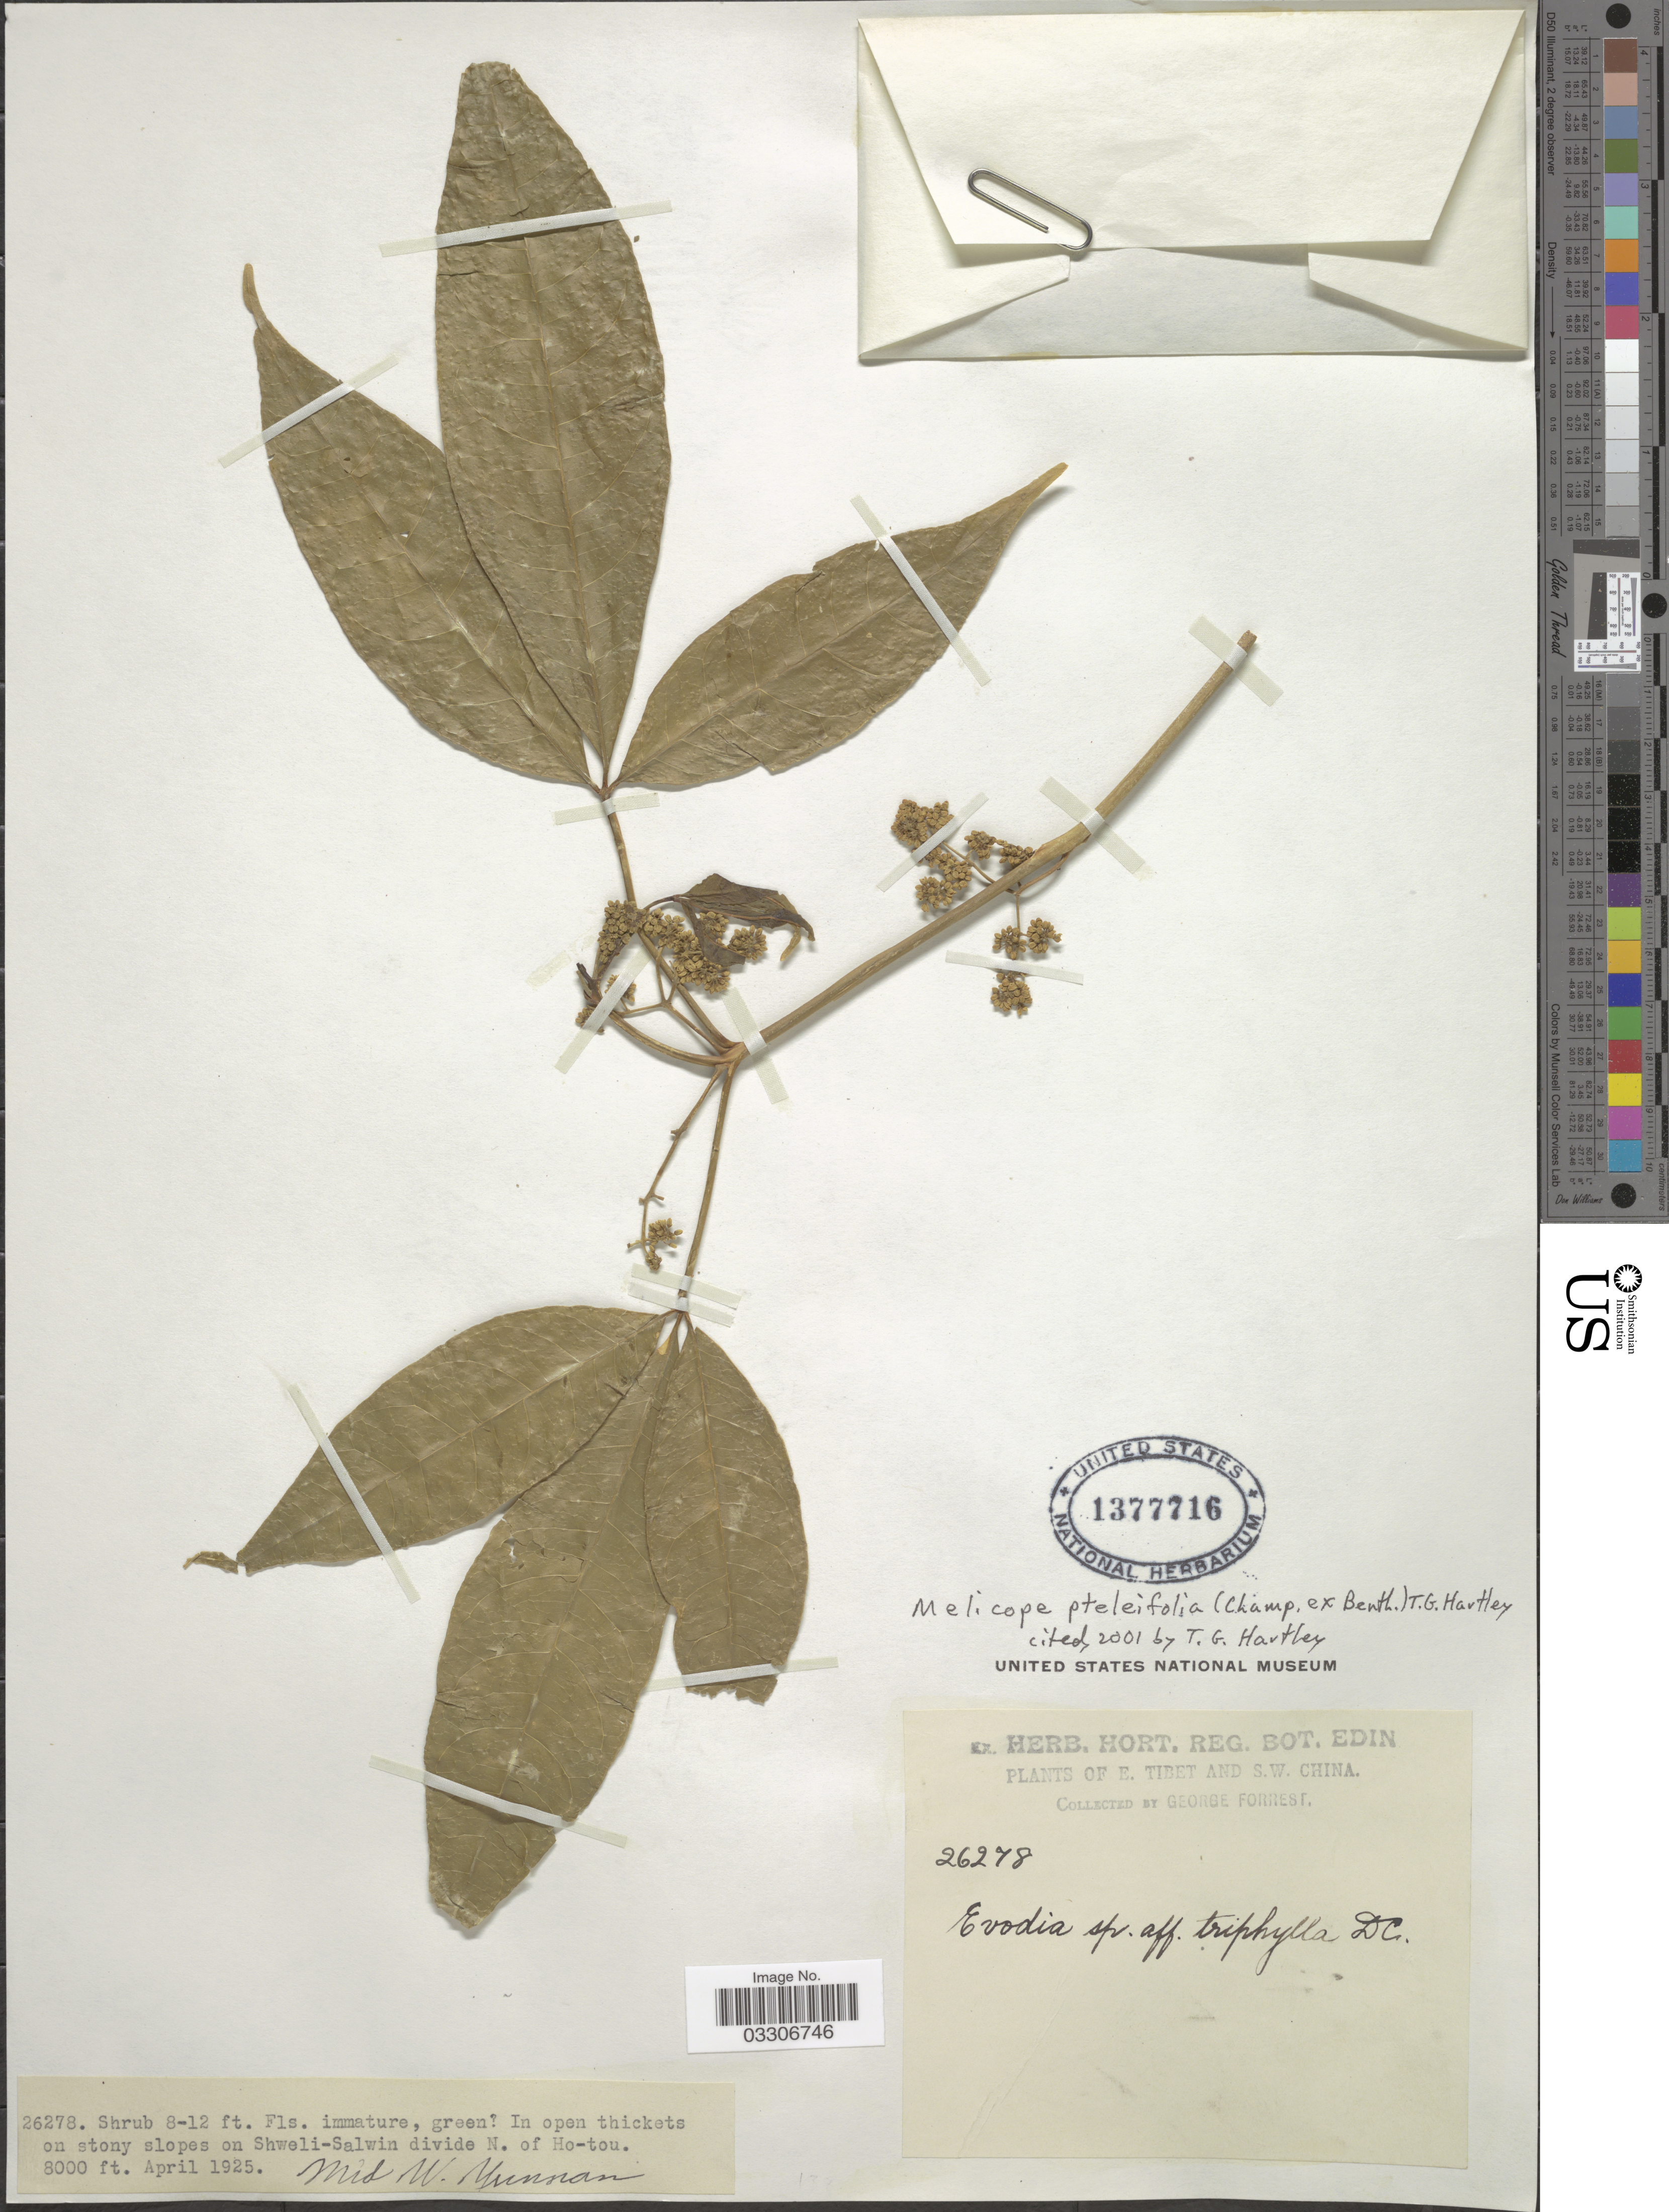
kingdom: Plantae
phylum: Tracheophyta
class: Magnoliopsida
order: Sapindales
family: Rutaceae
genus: Melicope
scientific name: Melicope pteleifolia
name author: (Champ. ex Benth.) T.G. Hartley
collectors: G. Forrest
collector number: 26278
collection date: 1925-04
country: China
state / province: Yunnan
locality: On stony slopes on Shweli-Salwin divide N. of Ho-tou. Mid. W. Yunnan.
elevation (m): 2438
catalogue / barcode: US 1377716